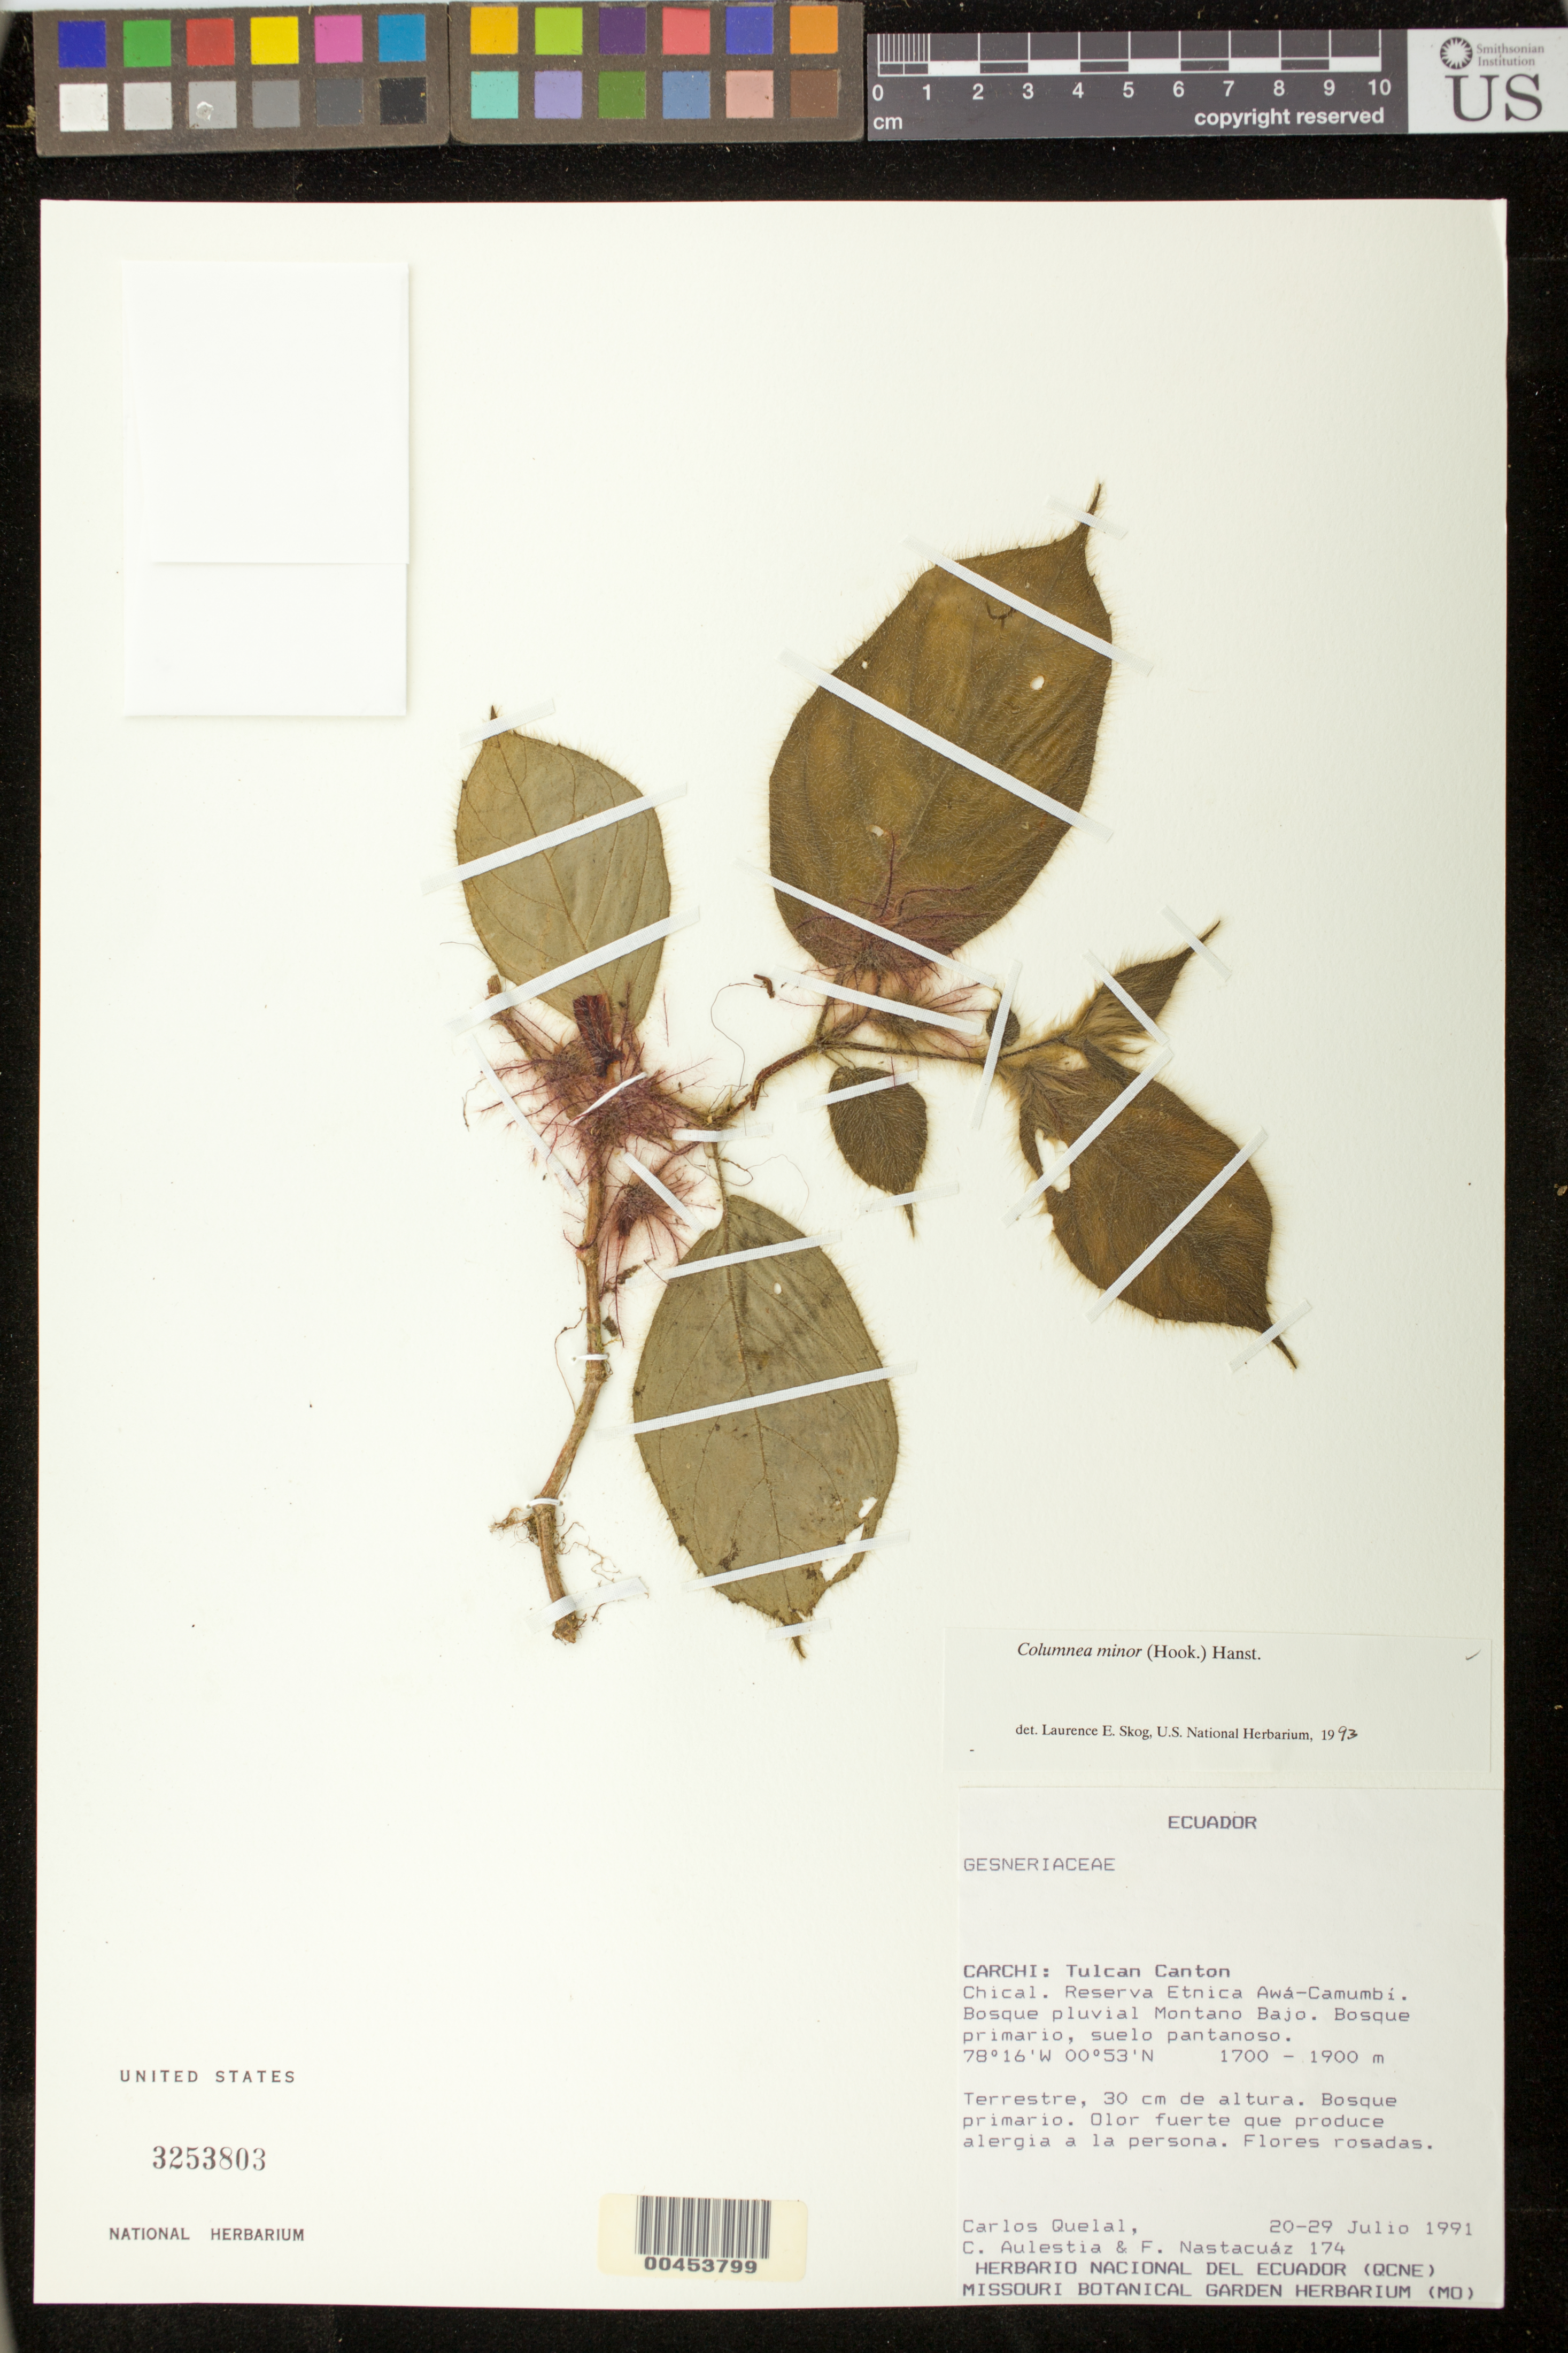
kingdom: Plantae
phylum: Tracheophyta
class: Magnoliopsida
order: Lamiales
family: Gesneriaceae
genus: Columnea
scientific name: Columnea minor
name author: (Hook.) Hanst.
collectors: C. Quelal, C. Aulestia & F. Nastacuáz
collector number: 174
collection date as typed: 20-29 Jul 1991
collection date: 1991-07-20/1991-07-29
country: Ecuador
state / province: Carchi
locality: Tulcan Canton, Chical, Reserva Etnica Awá - Camumbí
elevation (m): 1700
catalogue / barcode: US 3253803